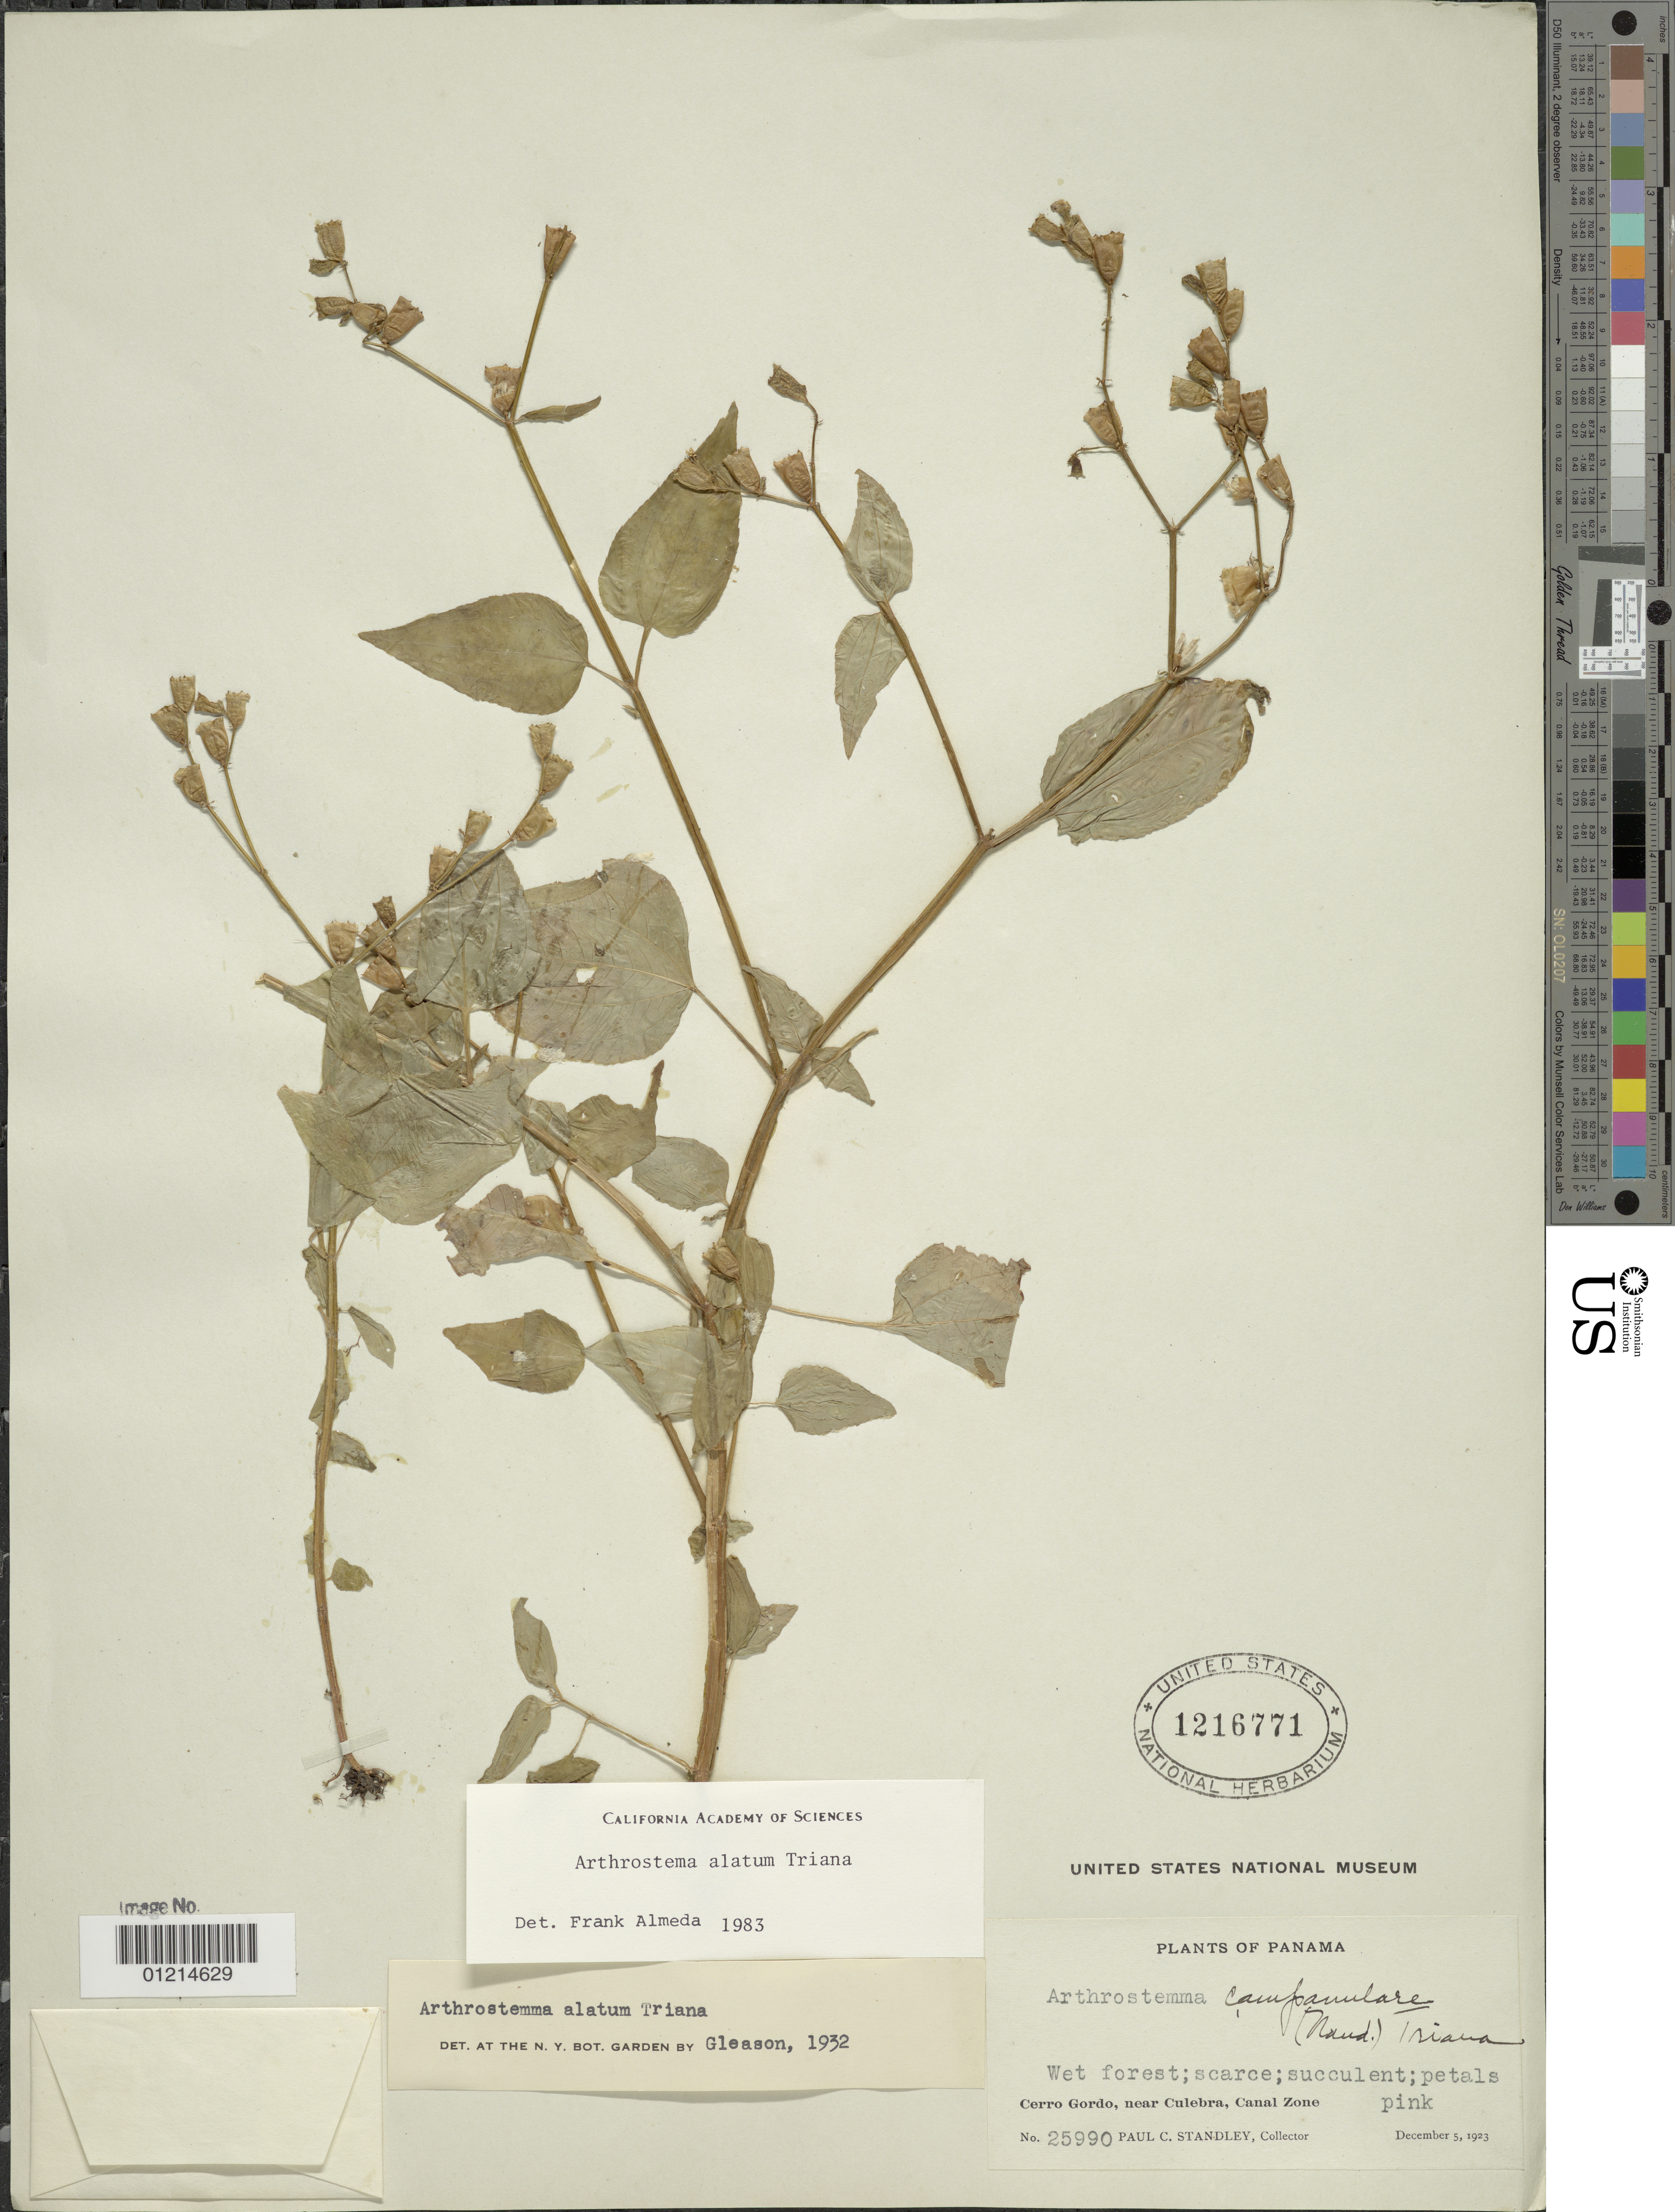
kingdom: Plantae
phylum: Tracheophyta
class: Magnoliopsida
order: Myrtales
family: Melastomataceae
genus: Arthrostemma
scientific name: Arthrostemma alatum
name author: Triana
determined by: Almeda, F.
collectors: P. C. Standley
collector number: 25990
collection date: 1923-12-05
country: Panama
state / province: Panamá Oeste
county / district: Canal Zone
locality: Cerro Gordo, near Culebra.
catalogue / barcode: US 1216771